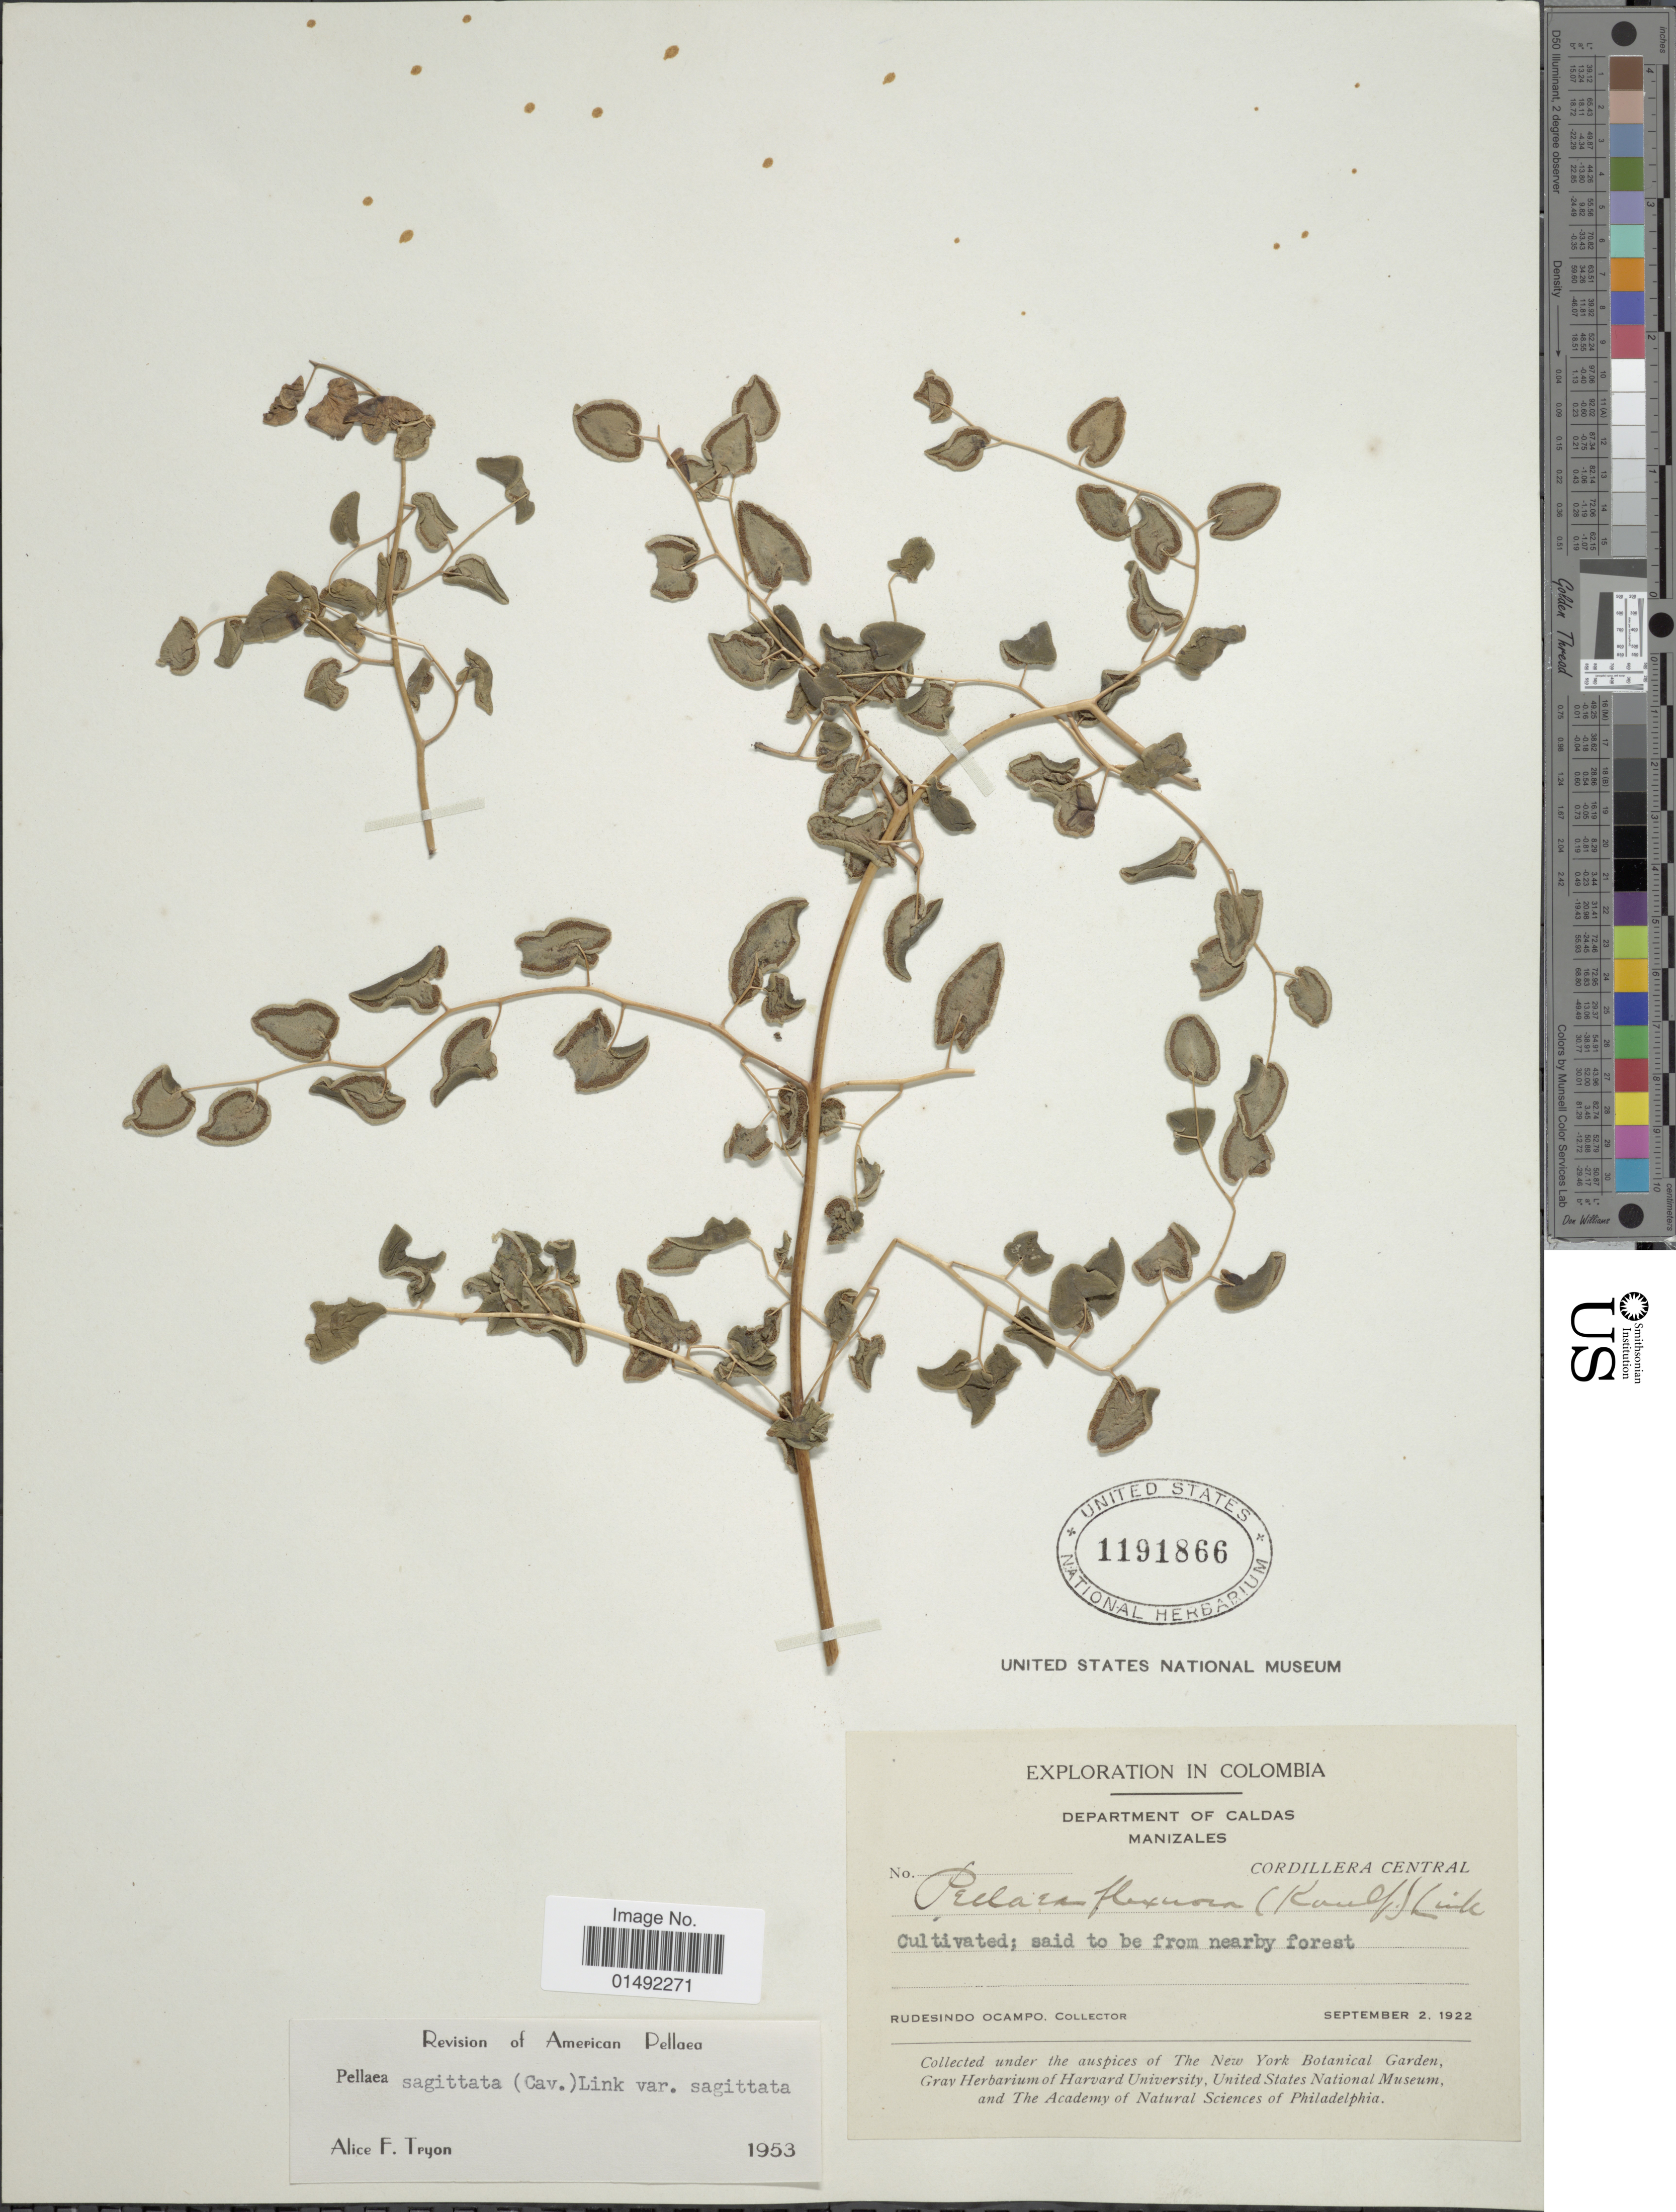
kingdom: Plantae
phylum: Tracheophyta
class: Polypodiopsida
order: Polypodiales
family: Pteridaceae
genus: Pellaea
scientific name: Pellaea sagittata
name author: (Cav.) Link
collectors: R. Ocampo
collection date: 1922-09-02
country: Colombia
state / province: Caldas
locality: Department of Caldas Manizales, Cordillera Central, Cultivated; said to be from nearby forest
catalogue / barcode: US 1191866